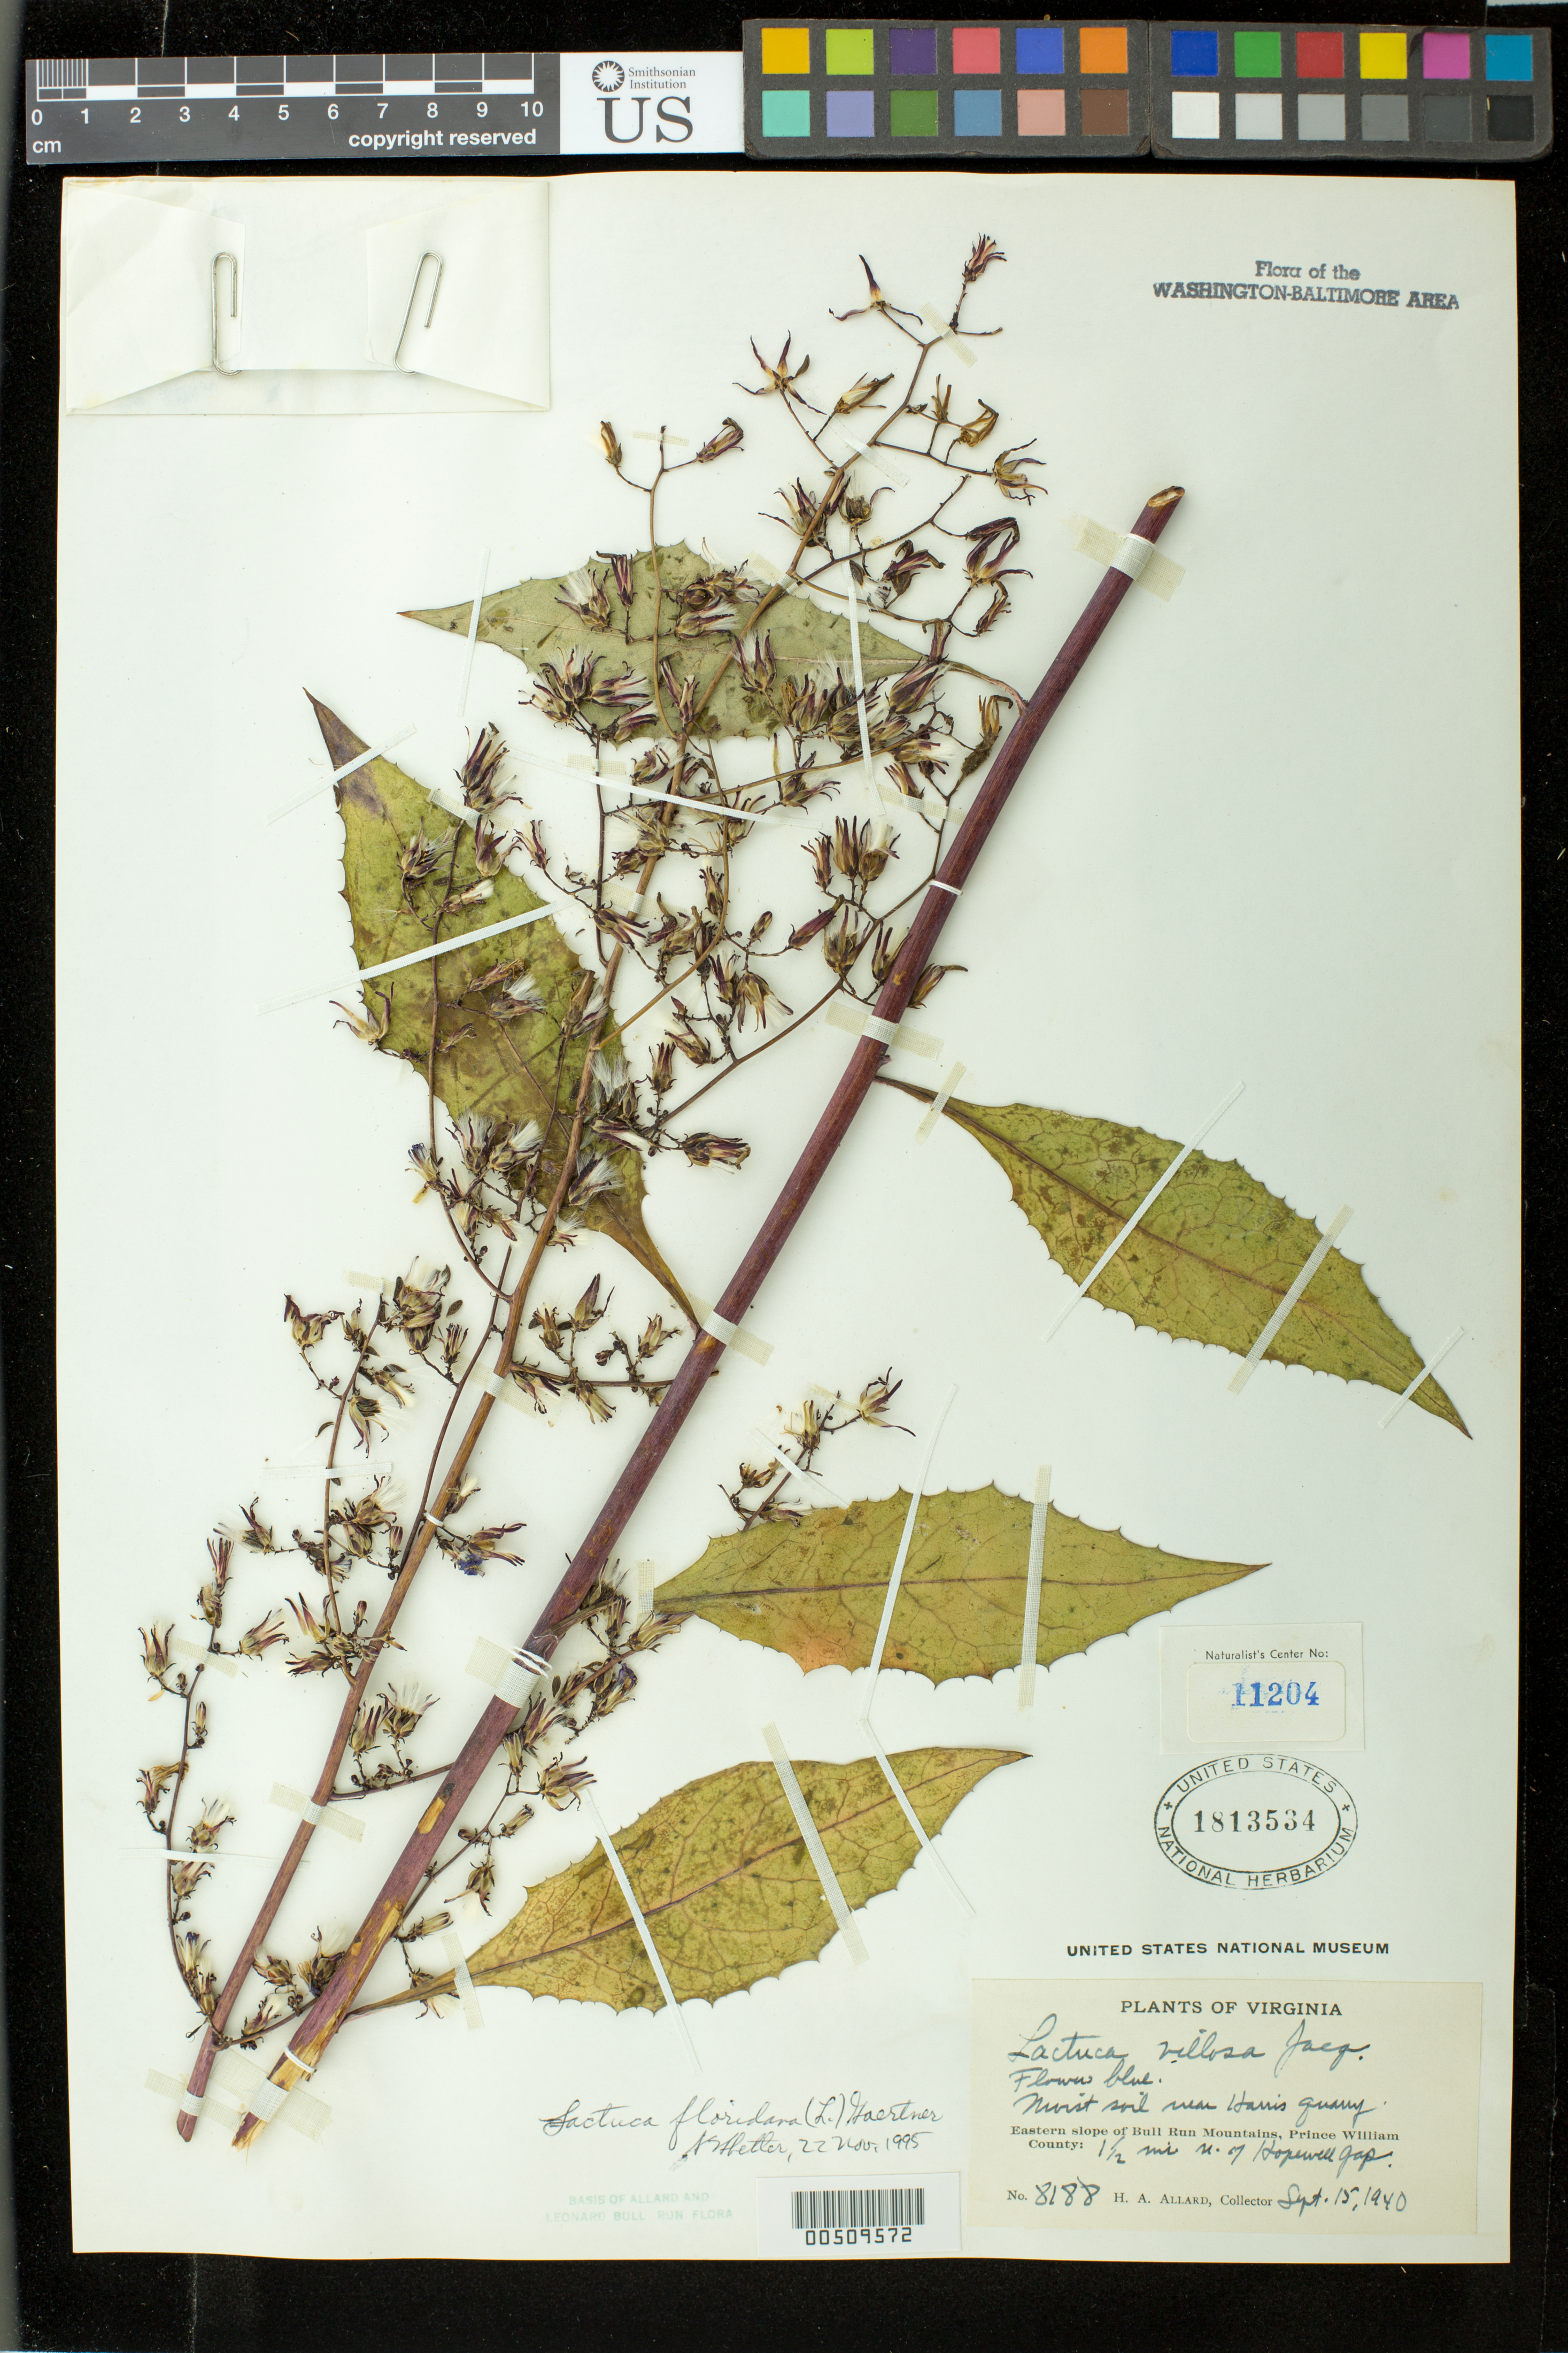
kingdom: Plantae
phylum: Tracheophyta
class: Magnoliopsida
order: Asterales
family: Asteraceae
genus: Lactuca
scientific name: Lactuca floridana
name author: (L.) Gaertn.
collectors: H. A. Allard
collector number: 8188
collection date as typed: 15 Sep 1940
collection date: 1940-09-15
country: United States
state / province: Virginia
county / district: Prince William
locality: Bull Run Mts., 1.5 mi. N of Hopewell Gap Bull Run Mts.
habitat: moist soil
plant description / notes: Specimens returned from Naturalist Center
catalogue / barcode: US 1813534